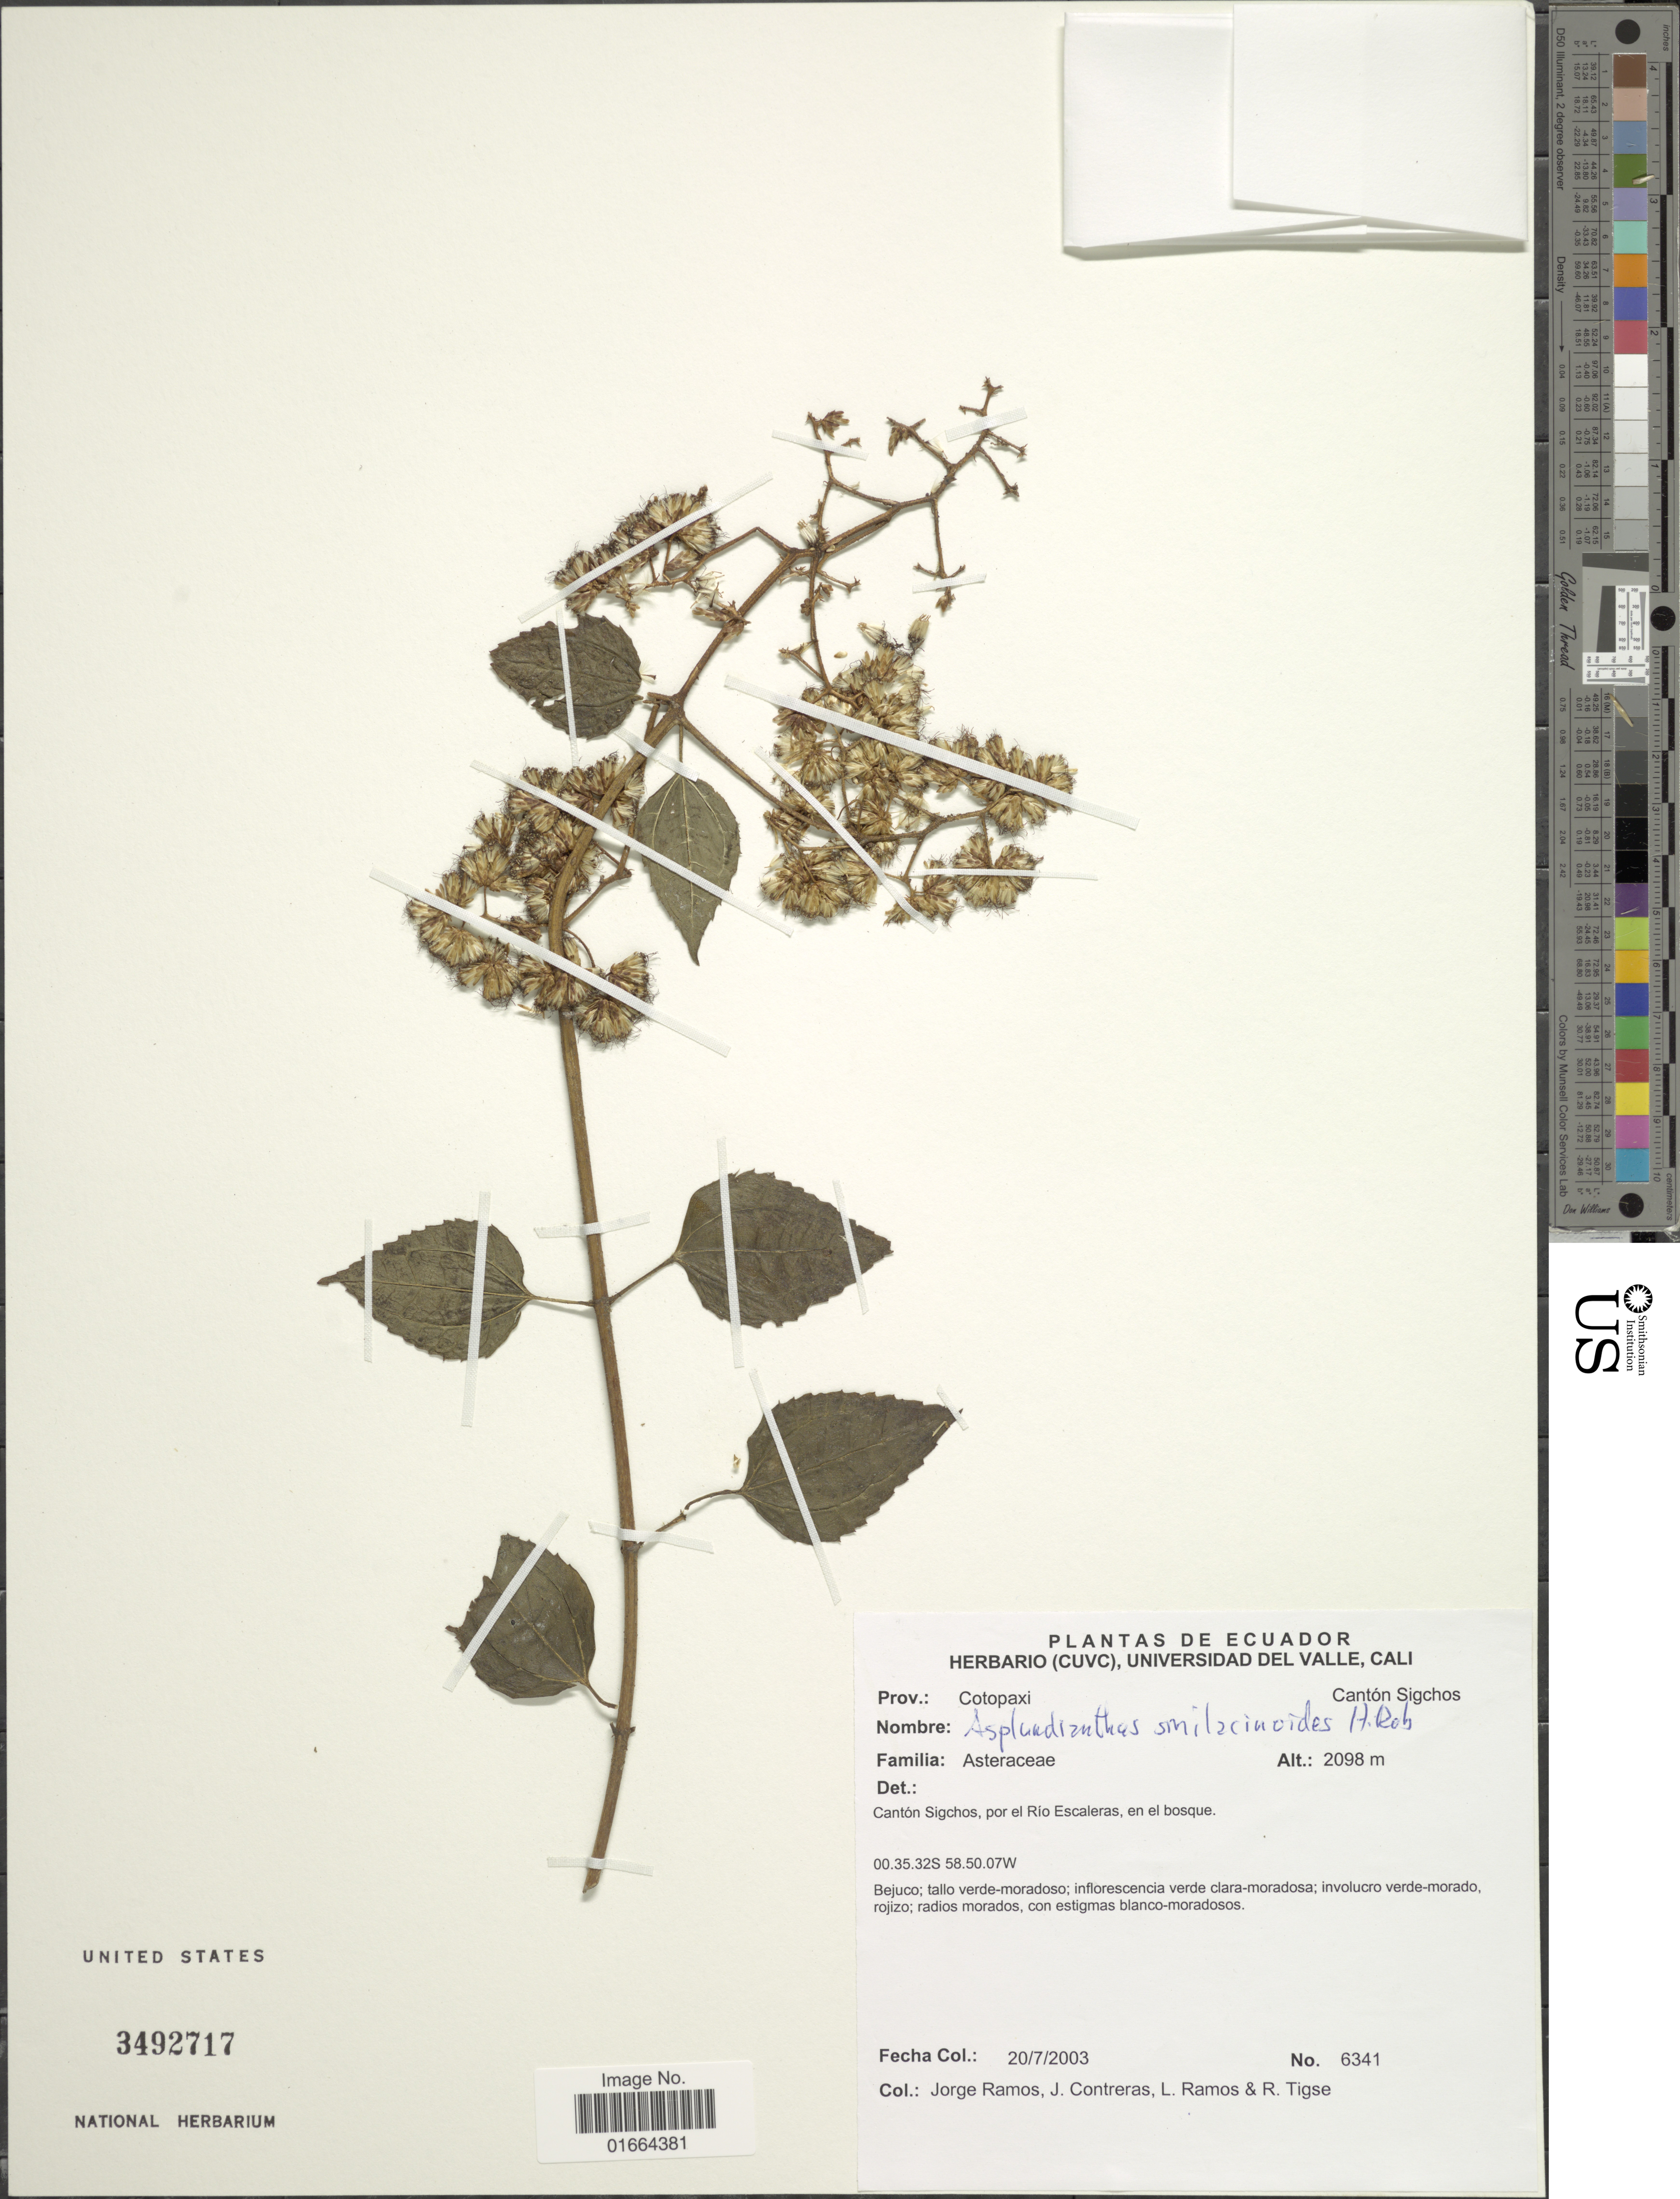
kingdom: Plantae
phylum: Tracheophyta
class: Magnoliopsida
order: Asterales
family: Asteraceae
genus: Asplundianthus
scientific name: Asplundianthus smilacinoides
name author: H. Rob.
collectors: J. Ramos, J. Contreras, L. Ramos & R. Tigse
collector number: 6341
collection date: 2003-07-20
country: Ecuador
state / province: Cotopaxi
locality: Canton Sigchos, por el Rio Escaleras, en el bosque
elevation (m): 2098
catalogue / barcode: US 3492717